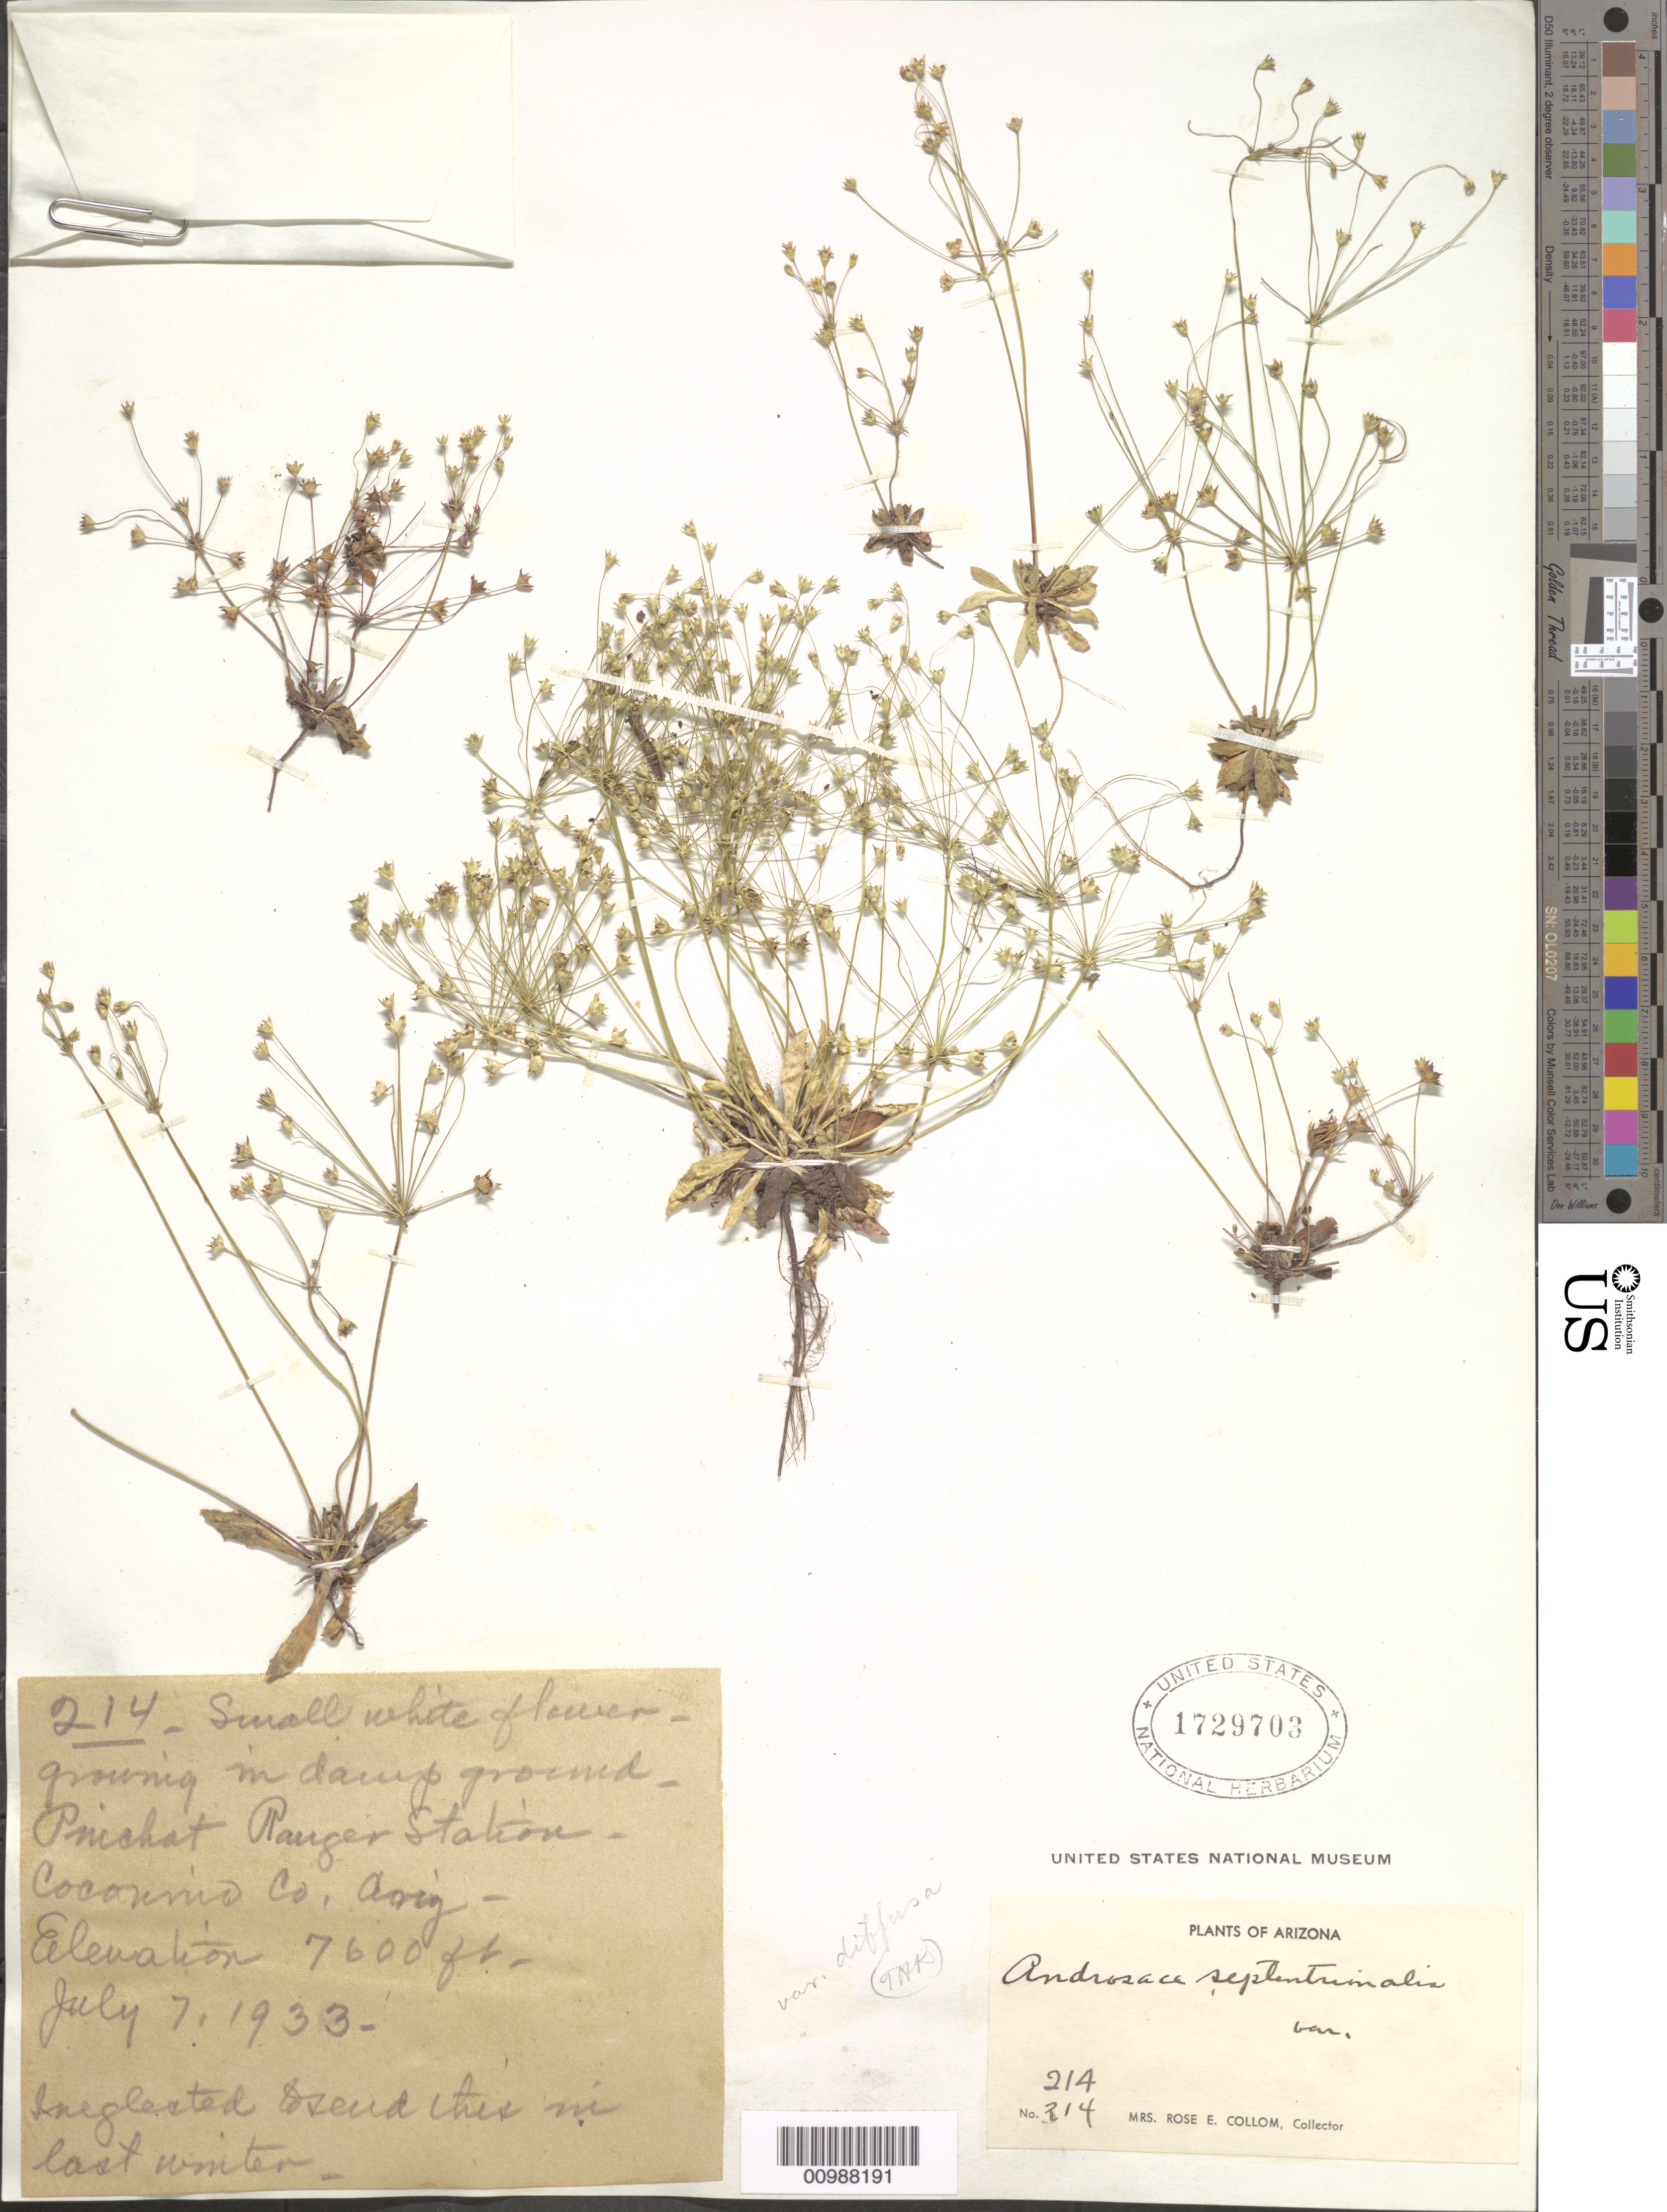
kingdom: Plantae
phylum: Tracheophyta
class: Magnoliopsida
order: Ericales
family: Primulaceae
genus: Androsace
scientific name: Androsace septentrionalis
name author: L.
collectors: R. E. Collom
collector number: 214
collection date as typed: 07 Jul 1933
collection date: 1933-07-07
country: United States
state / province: Arizona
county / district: Coconino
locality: Small white flower growing in damp ground. Ranger Station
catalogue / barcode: US 1729703